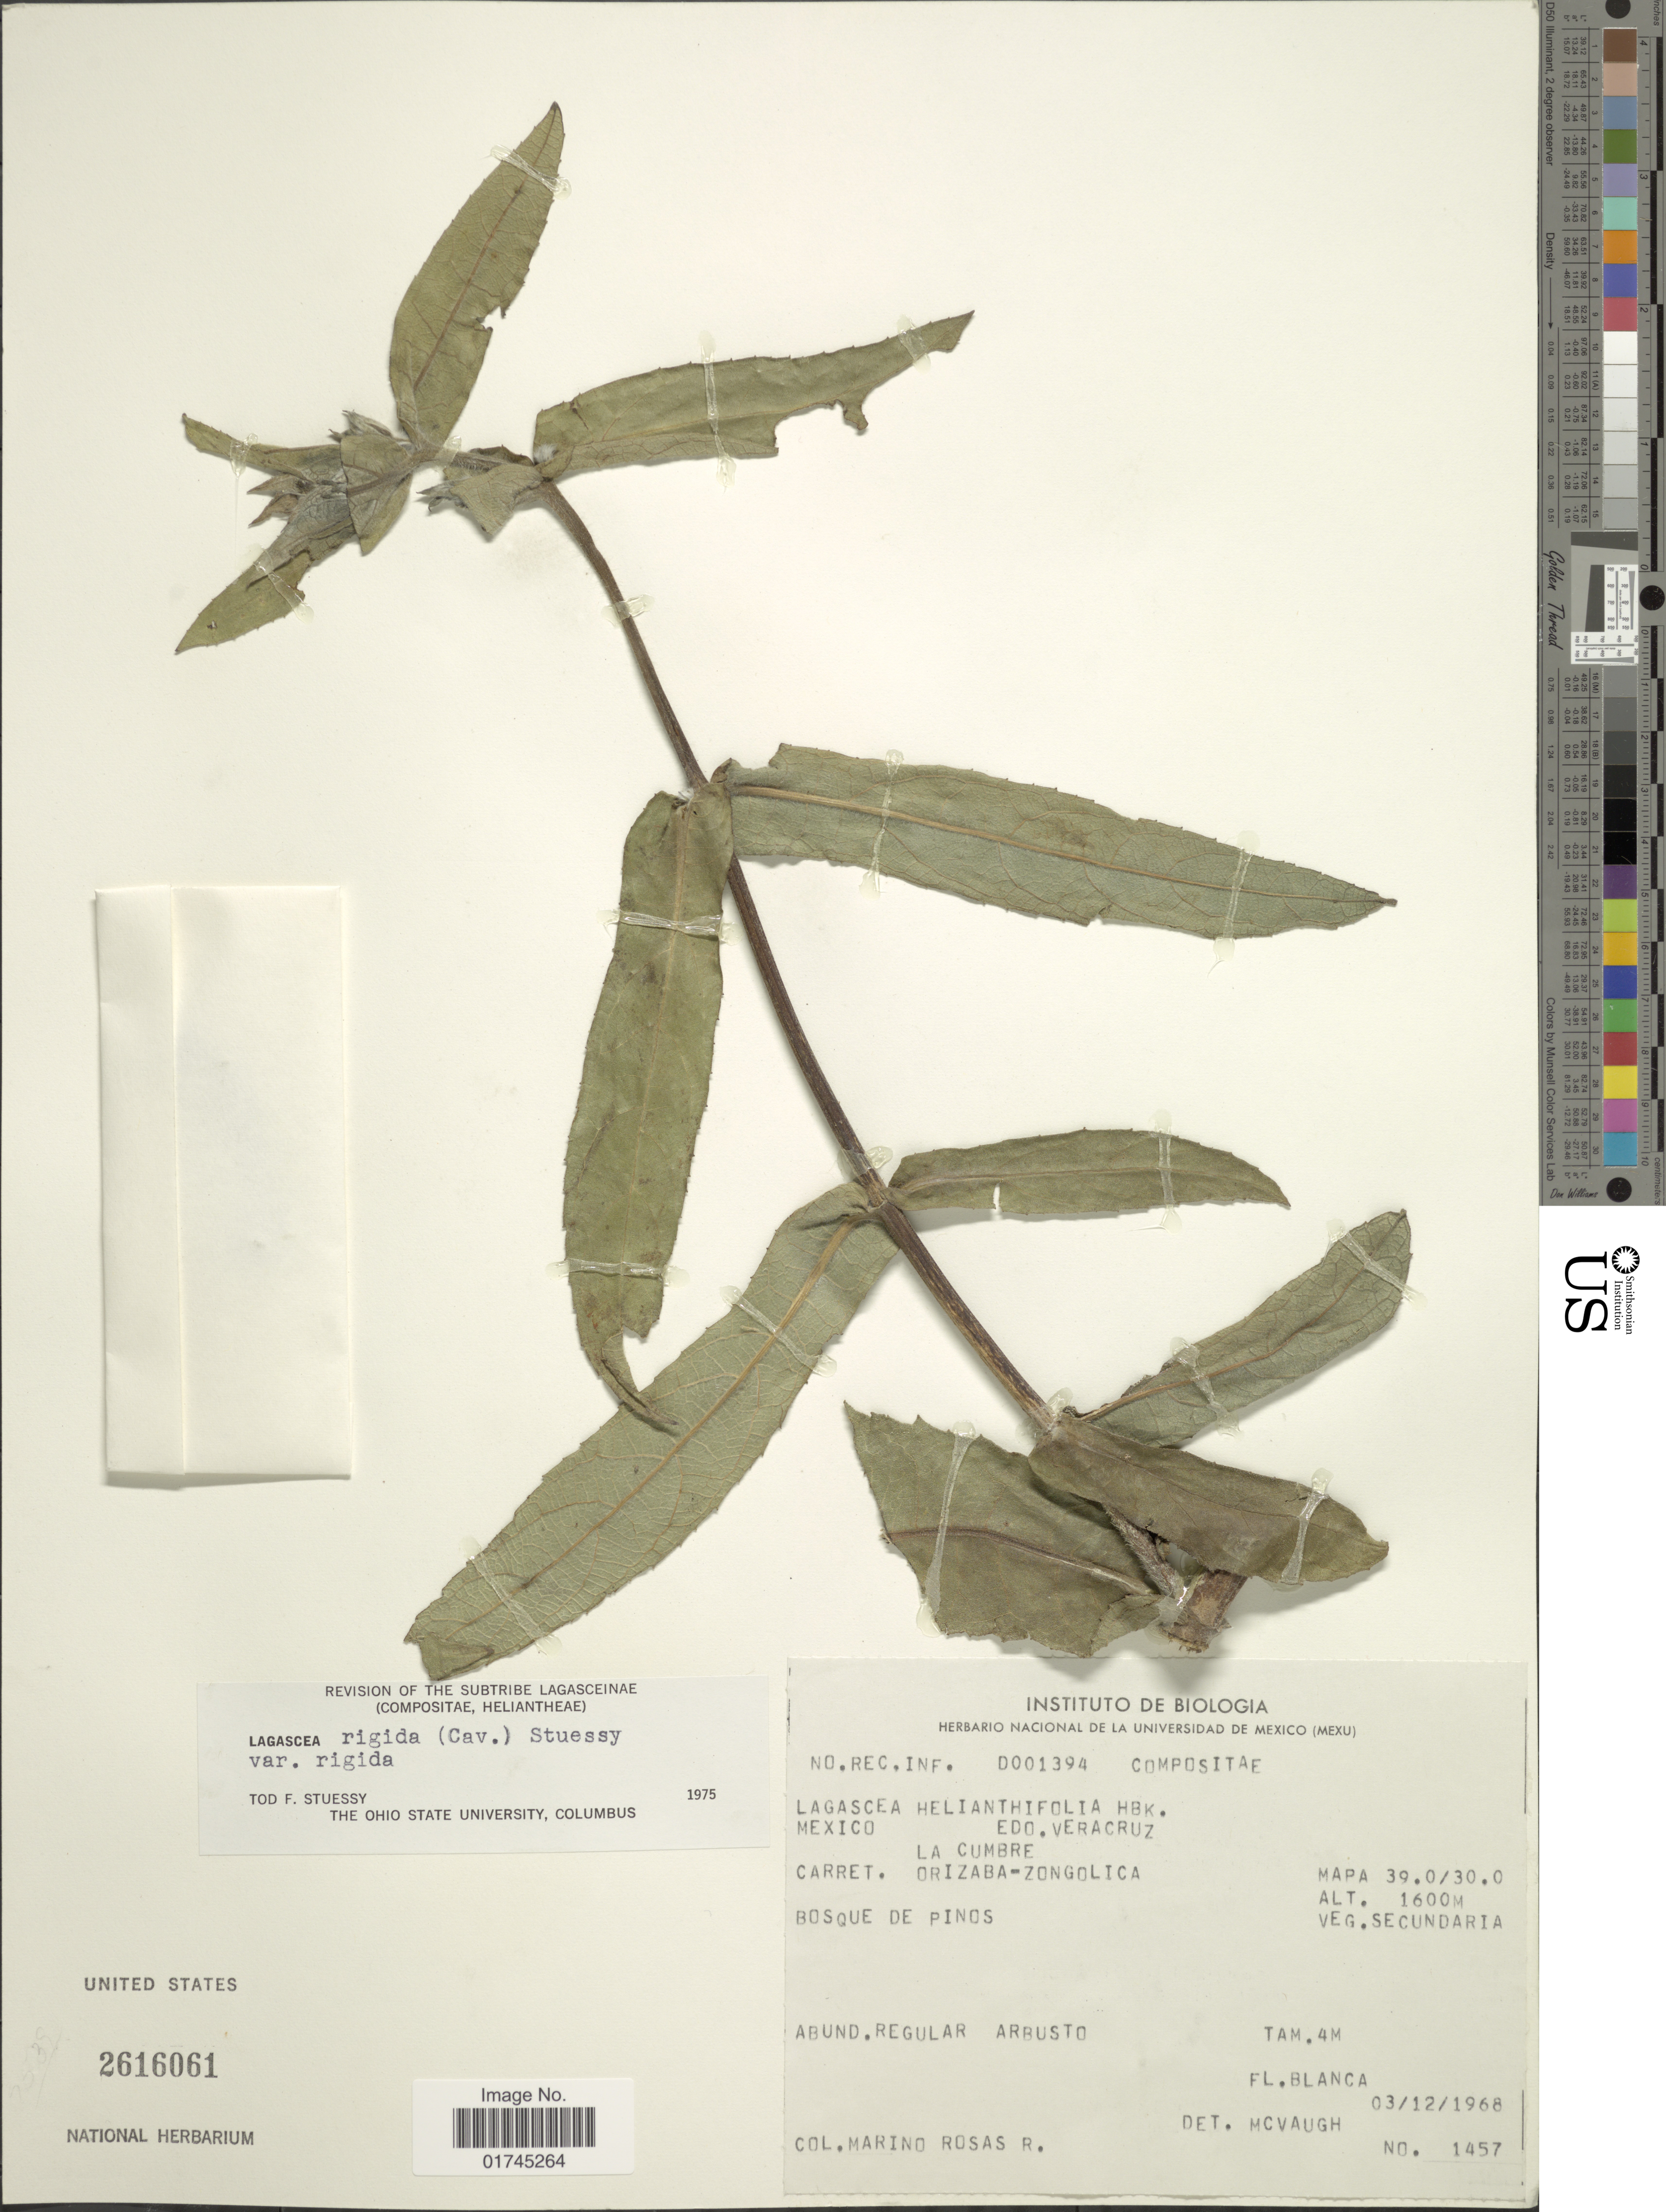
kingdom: Plantae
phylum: Tracheophyta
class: Magnoliopsida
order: Asterales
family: Asteraceae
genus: Lagascea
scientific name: Lagascea helianthifolia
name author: Kunth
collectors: M. Rosas R.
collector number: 1457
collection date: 1968-12-03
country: Mexico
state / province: Veracruz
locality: La Cumbre, Carret. Orizaba-Zongolica.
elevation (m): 1600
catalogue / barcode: US 2616061